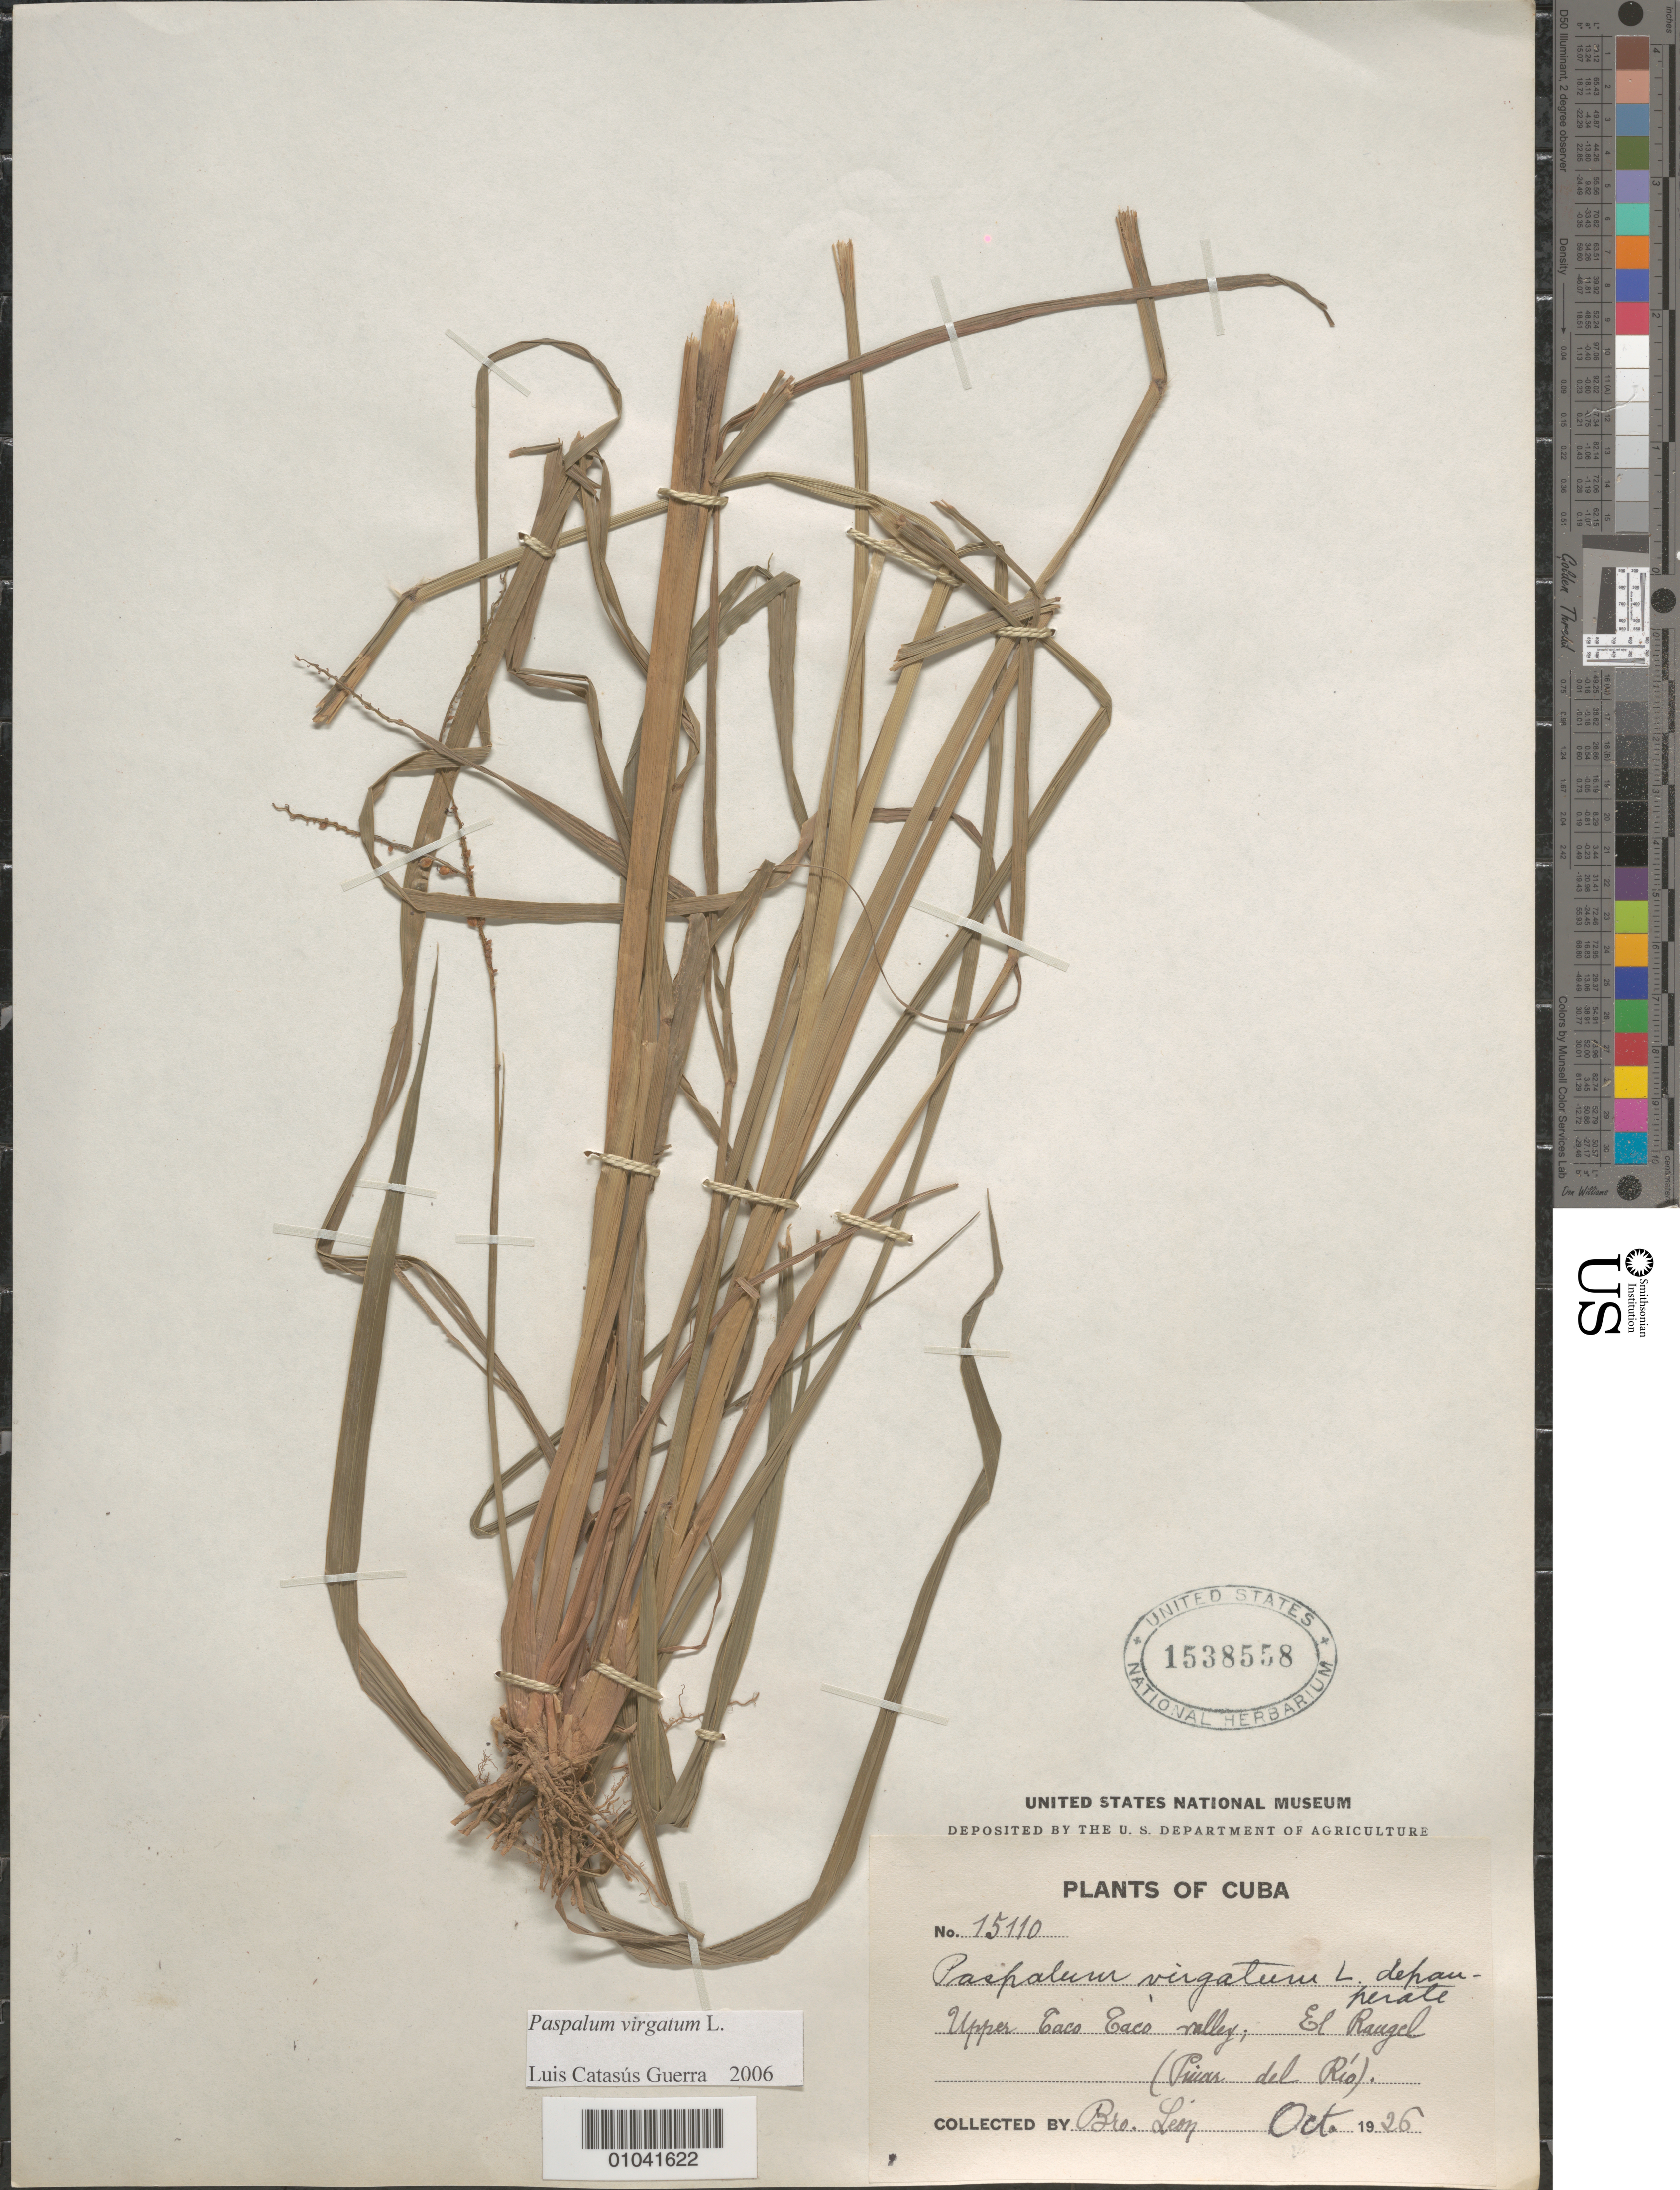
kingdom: Plantae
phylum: Tracheophyta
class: Liliopsida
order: Poales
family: Poaceae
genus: Paspalum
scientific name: Paspalum virgatum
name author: L.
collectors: Bro. León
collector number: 15110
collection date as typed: Oct 1926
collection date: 1926-10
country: Cuba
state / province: Pinar del Rio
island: Cuba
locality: Upper Caco Caco Valley, El Raugel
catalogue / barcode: US 1538558